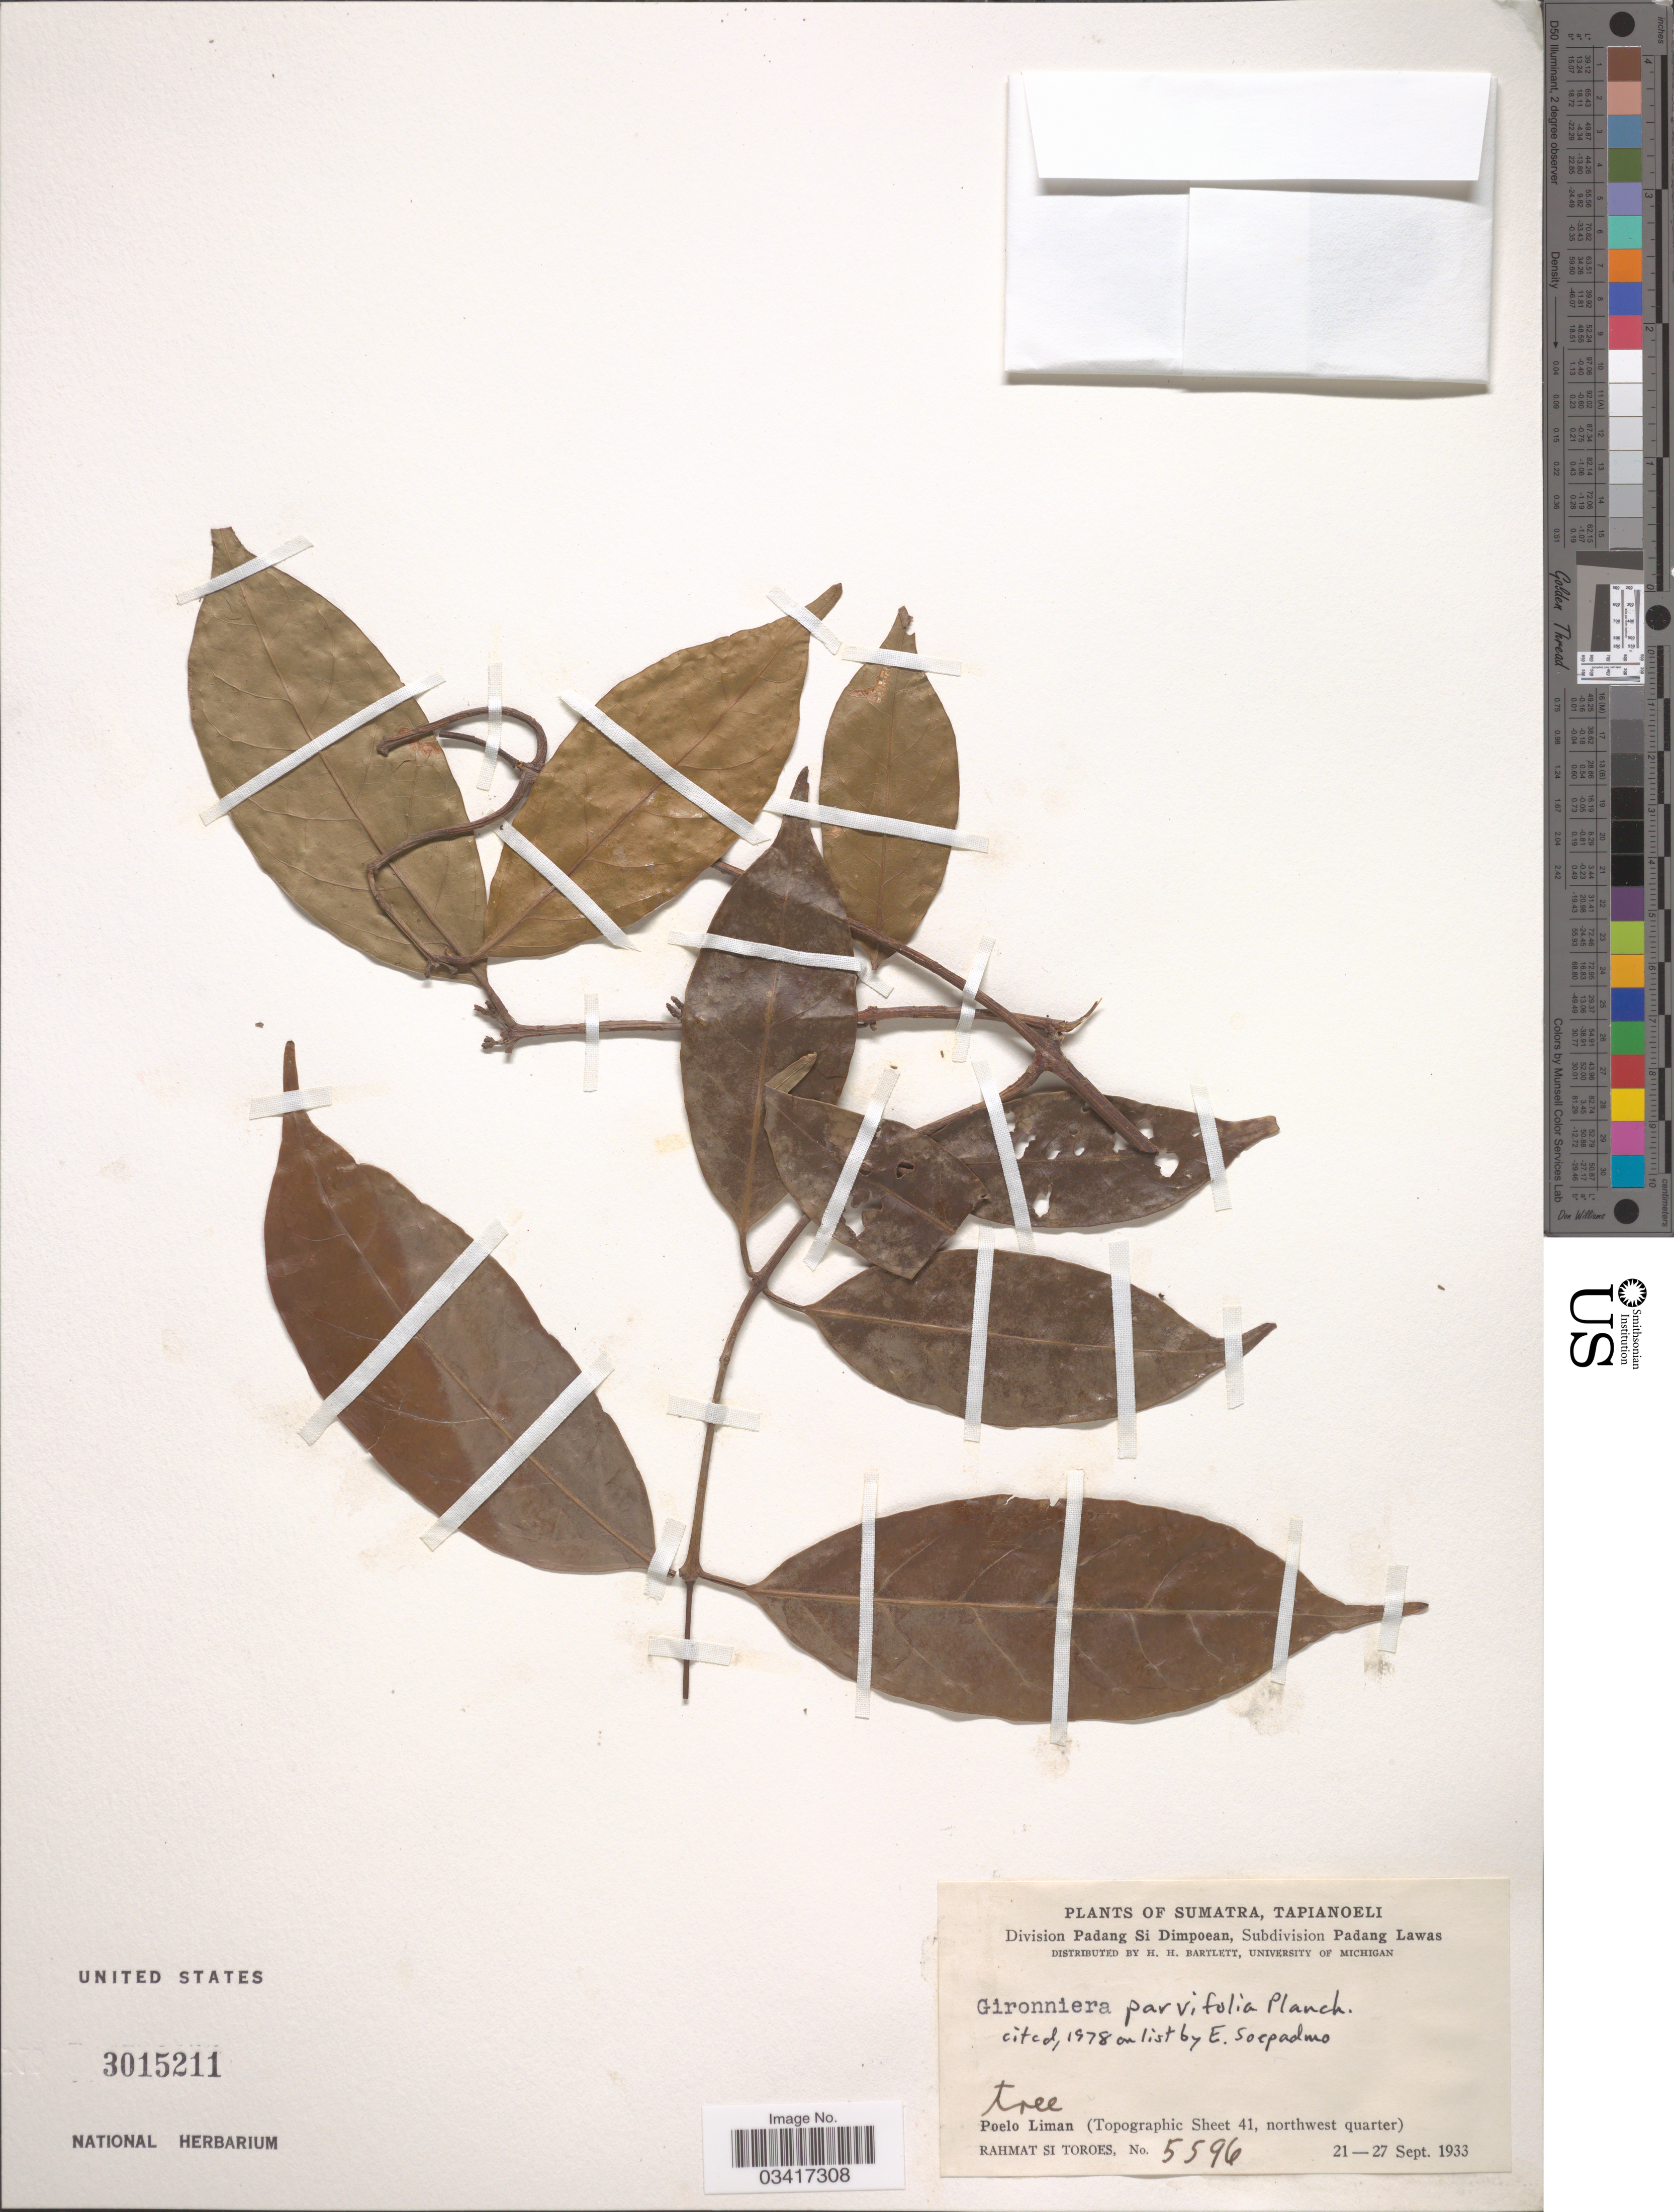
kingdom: Plantae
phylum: Tracheophyta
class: Magnoliopsida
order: Rosales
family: Cannabaceae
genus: Gironniera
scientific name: Gironniera parvifolia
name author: Planch.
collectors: Rahmat Si Boeea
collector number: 5596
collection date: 1933-09-21/1933-09-27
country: Indonesia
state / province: Sumatra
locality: Tapianoeli, Division Padang Si Dimpoean, Subdivision Padang Lawas. Poelo Liman (Topographic Sheet 41, northwest quarter).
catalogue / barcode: US 3015211